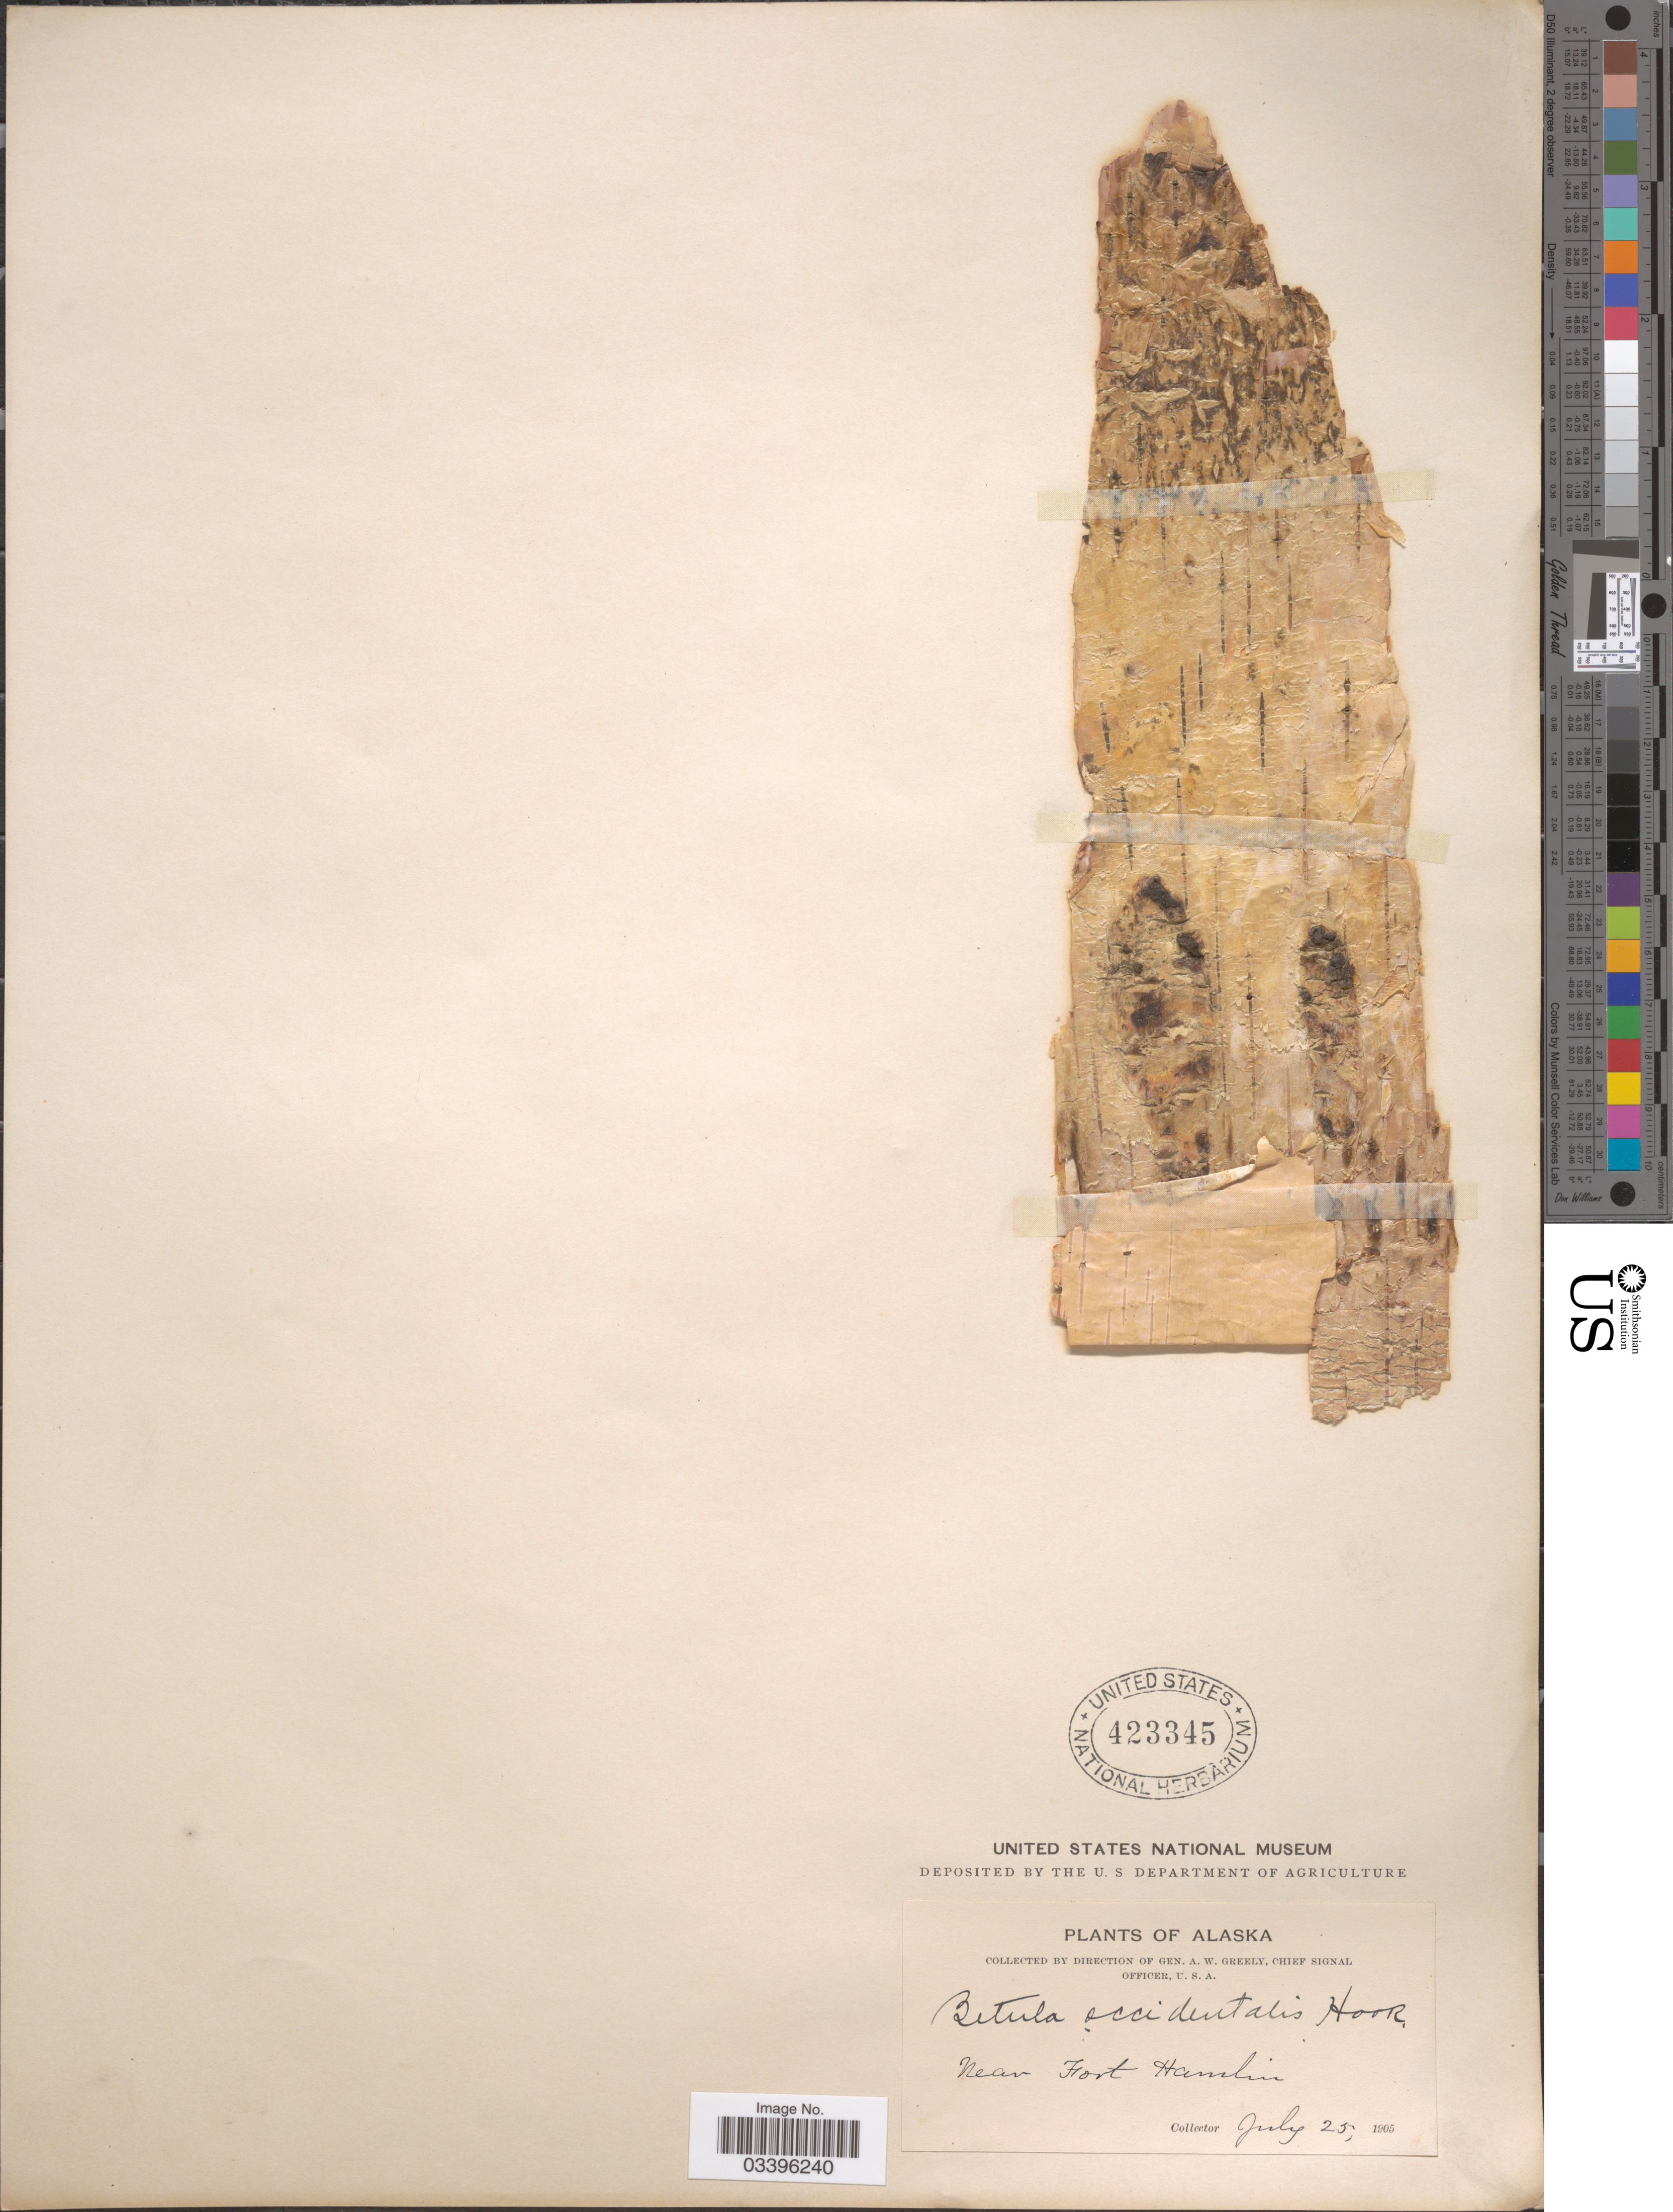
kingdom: Plantae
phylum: Tracheophyta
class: Magnoliopsida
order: Fagales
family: Betulaceae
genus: Betula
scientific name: Betula occidentalis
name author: Hook.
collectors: A. Greely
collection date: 1905-07-25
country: United States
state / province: Alaska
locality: Near Fort Hamlin.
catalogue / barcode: US 423345